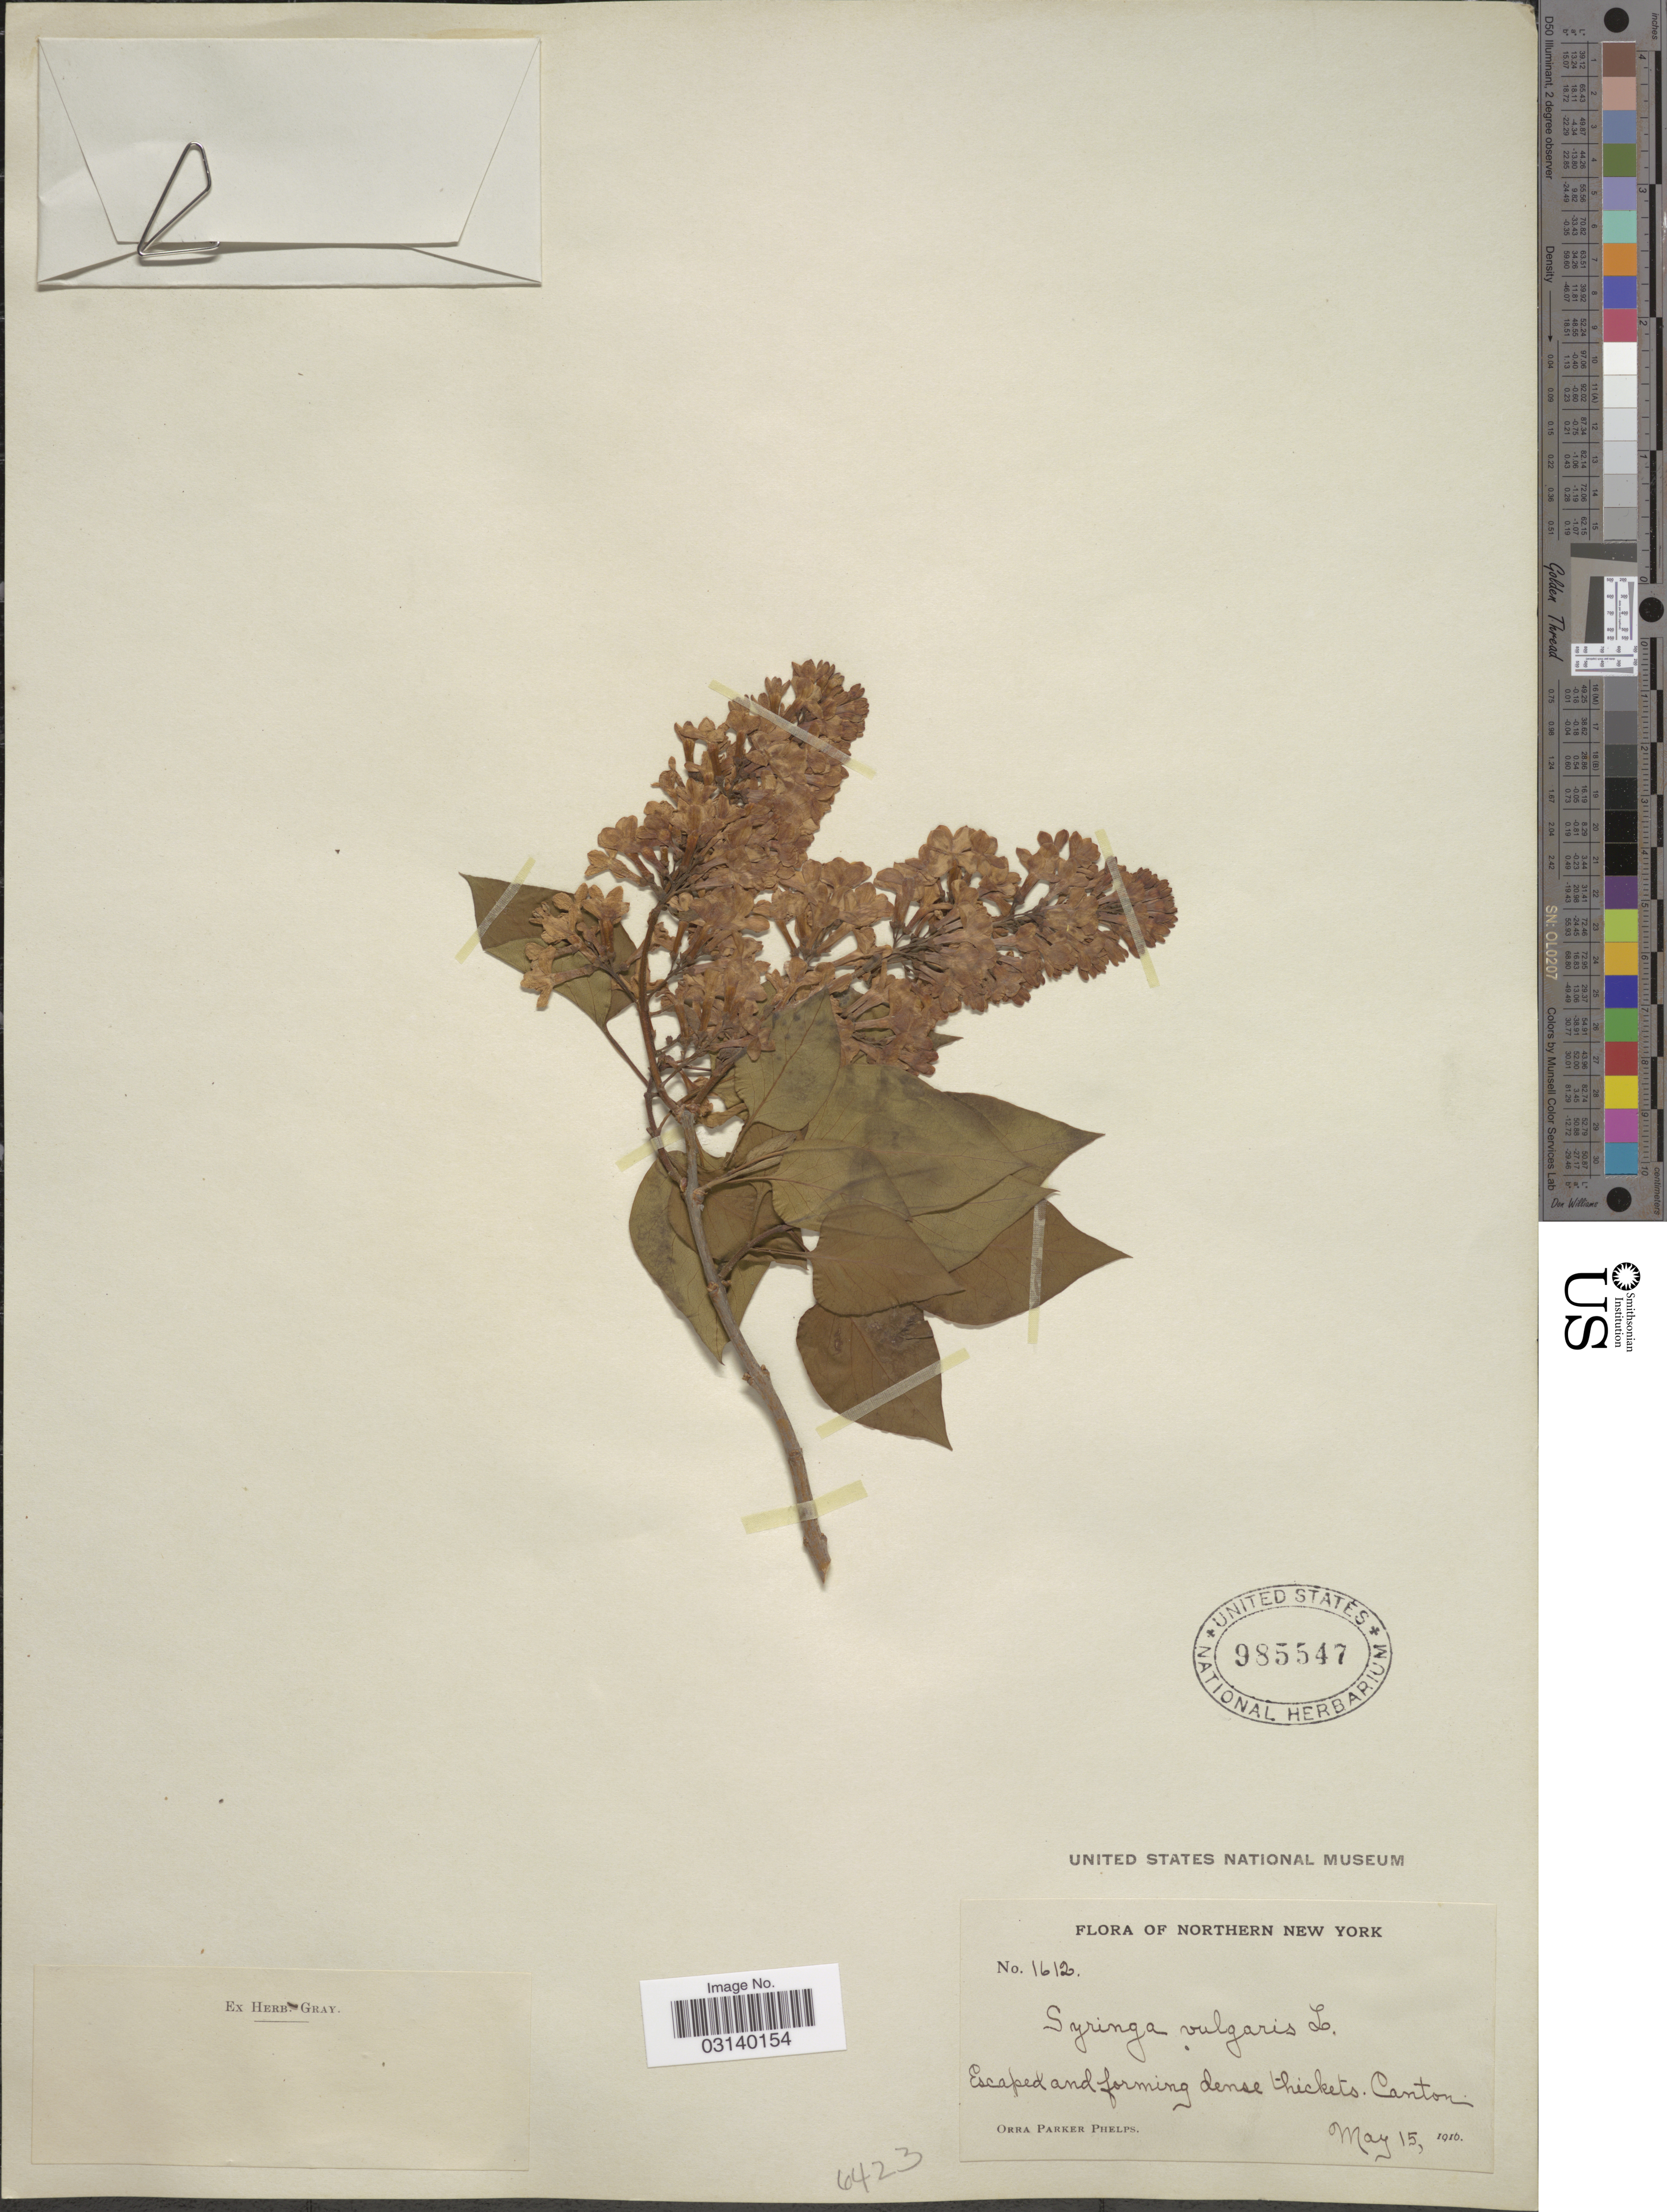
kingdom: Plantae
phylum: Tracheophyta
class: Magnoliopsida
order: Lamiales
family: Oleaceae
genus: Syringa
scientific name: Syringa vulgaris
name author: L.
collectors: O. P. Phelps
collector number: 1612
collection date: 1916-05-15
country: United States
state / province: New York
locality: Northern New York. Escaped and forming dense thickets, Canton.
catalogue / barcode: US 985547